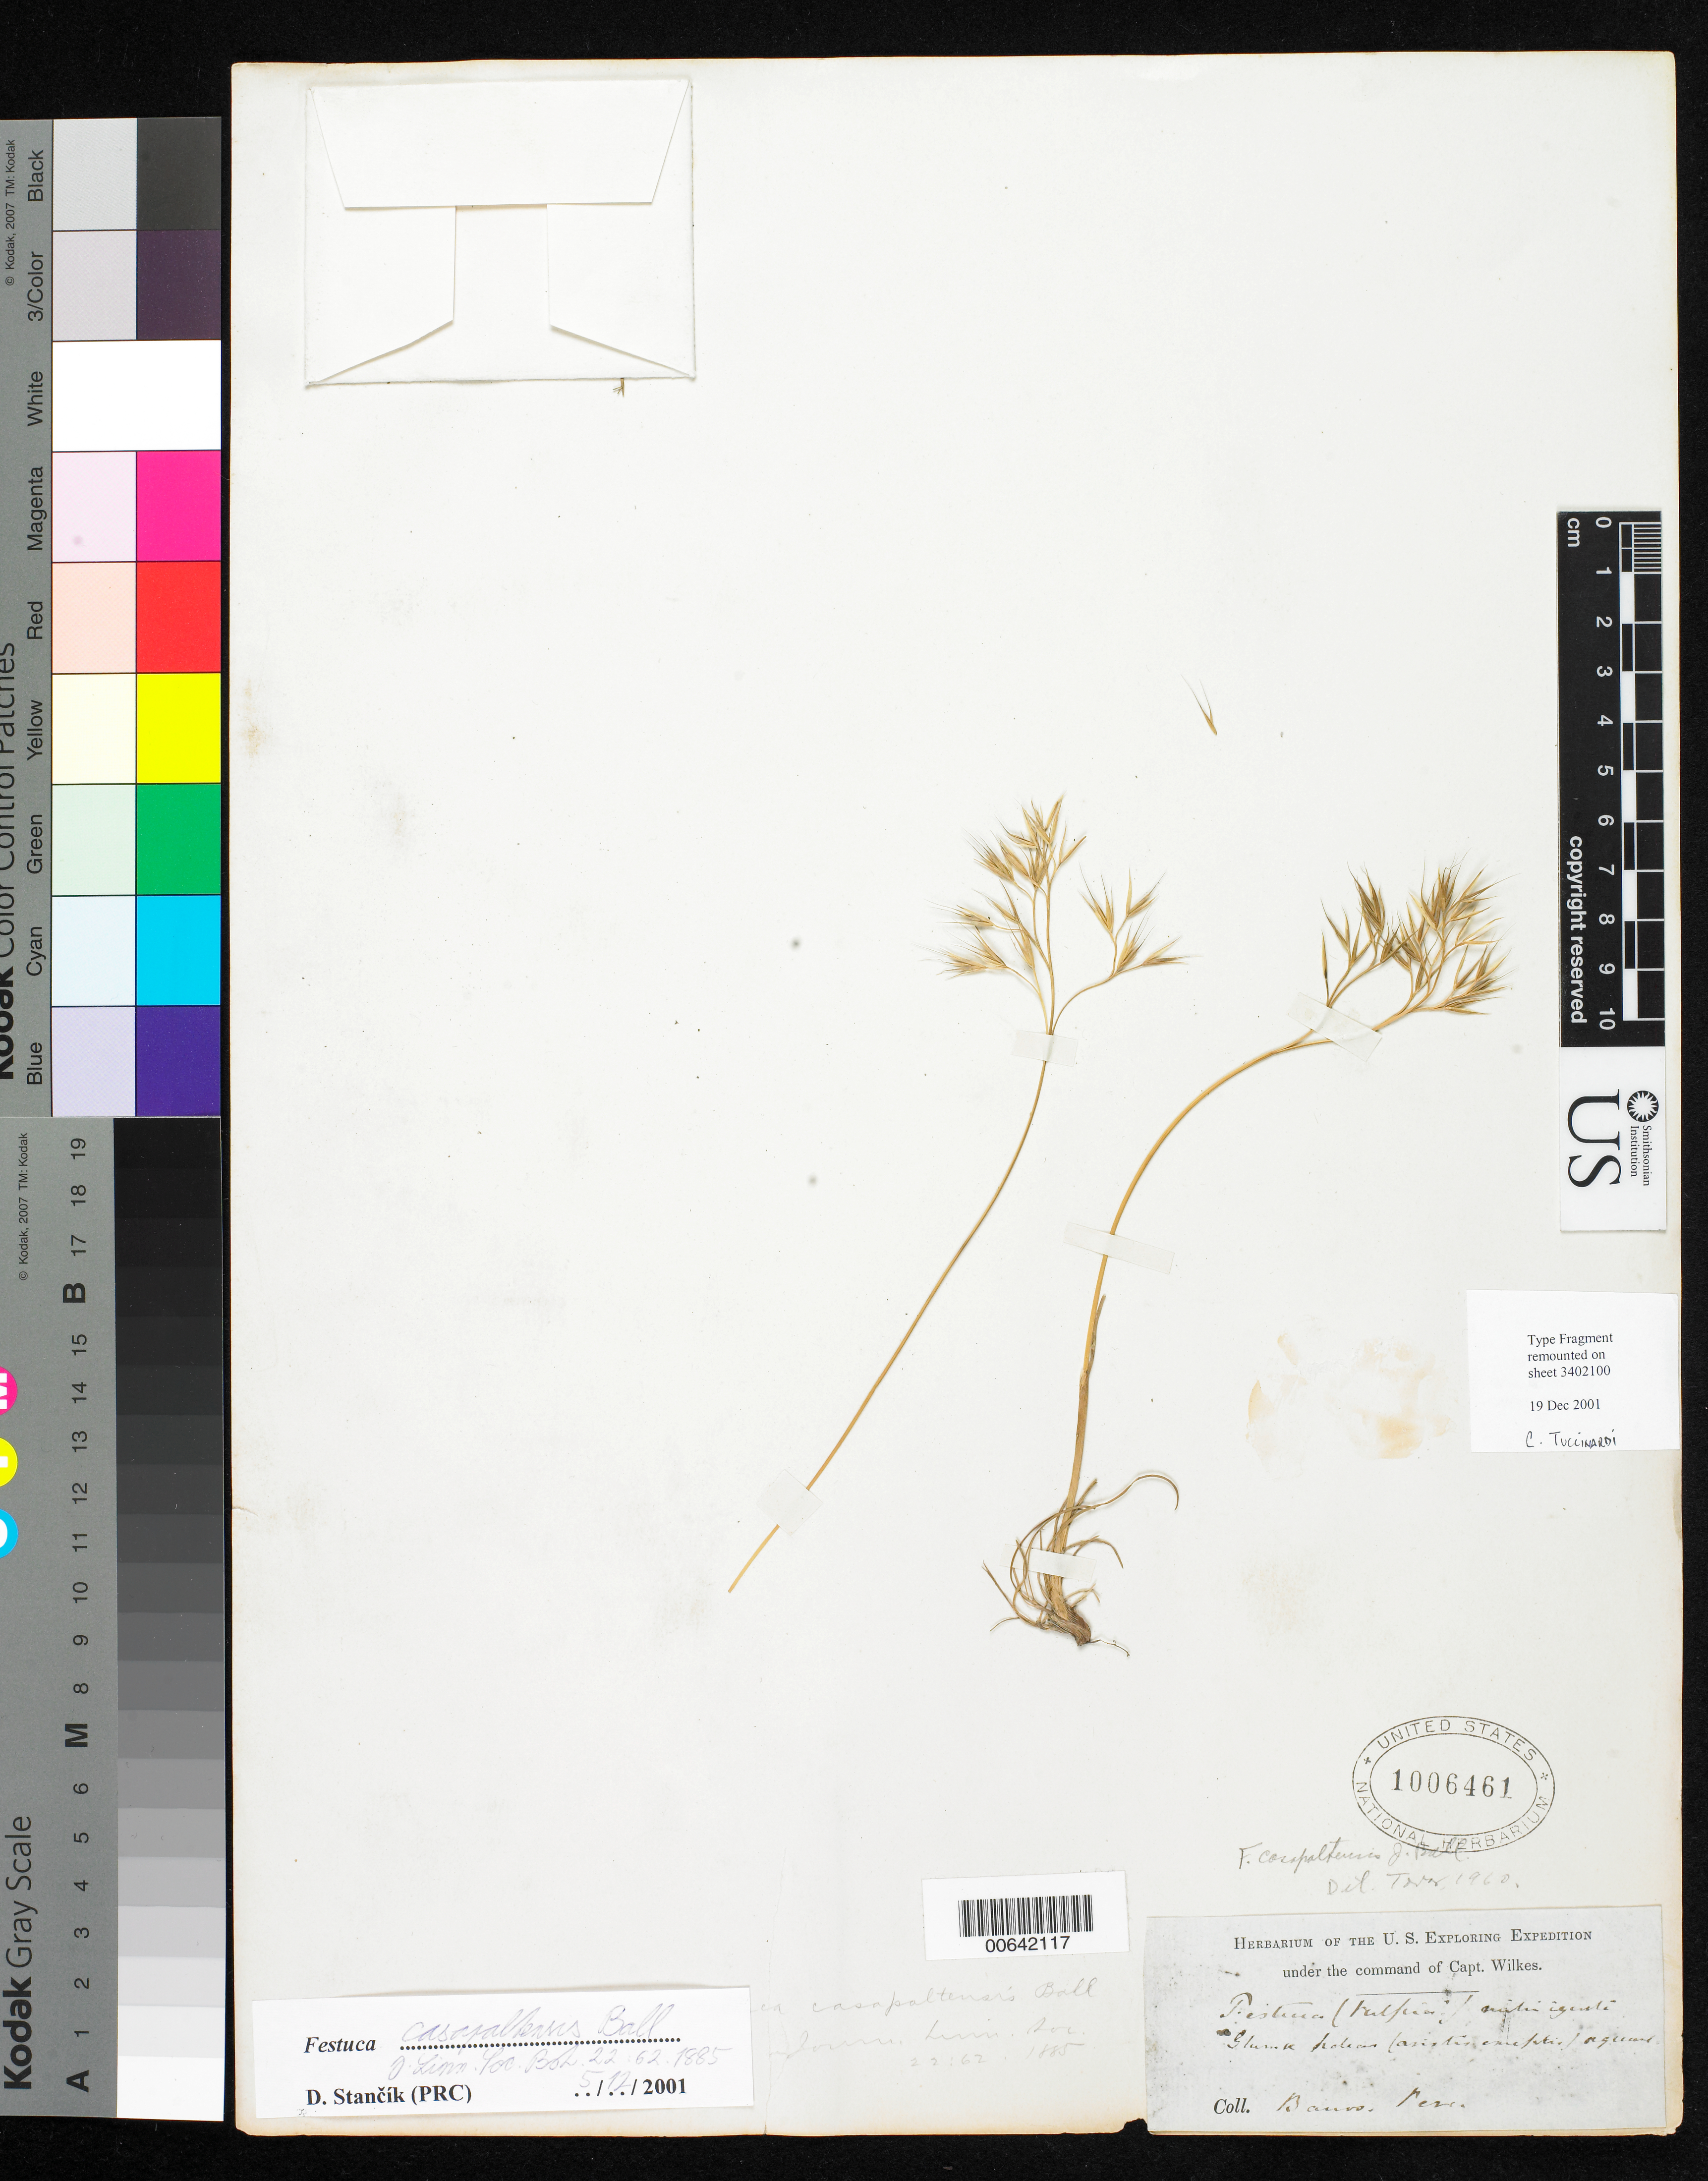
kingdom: Plantae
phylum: Tracheophyta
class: Liliopsida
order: Poales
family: Poaceae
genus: Festuca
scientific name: Festuca casapaltensis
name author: Ball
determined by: Tovar, Óscar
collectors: Wilkes Explor. Exped.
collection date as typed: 1838 to -- --- 1842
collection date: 1838/1842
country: Peru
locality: Baños [?]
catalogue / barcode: US 1006461